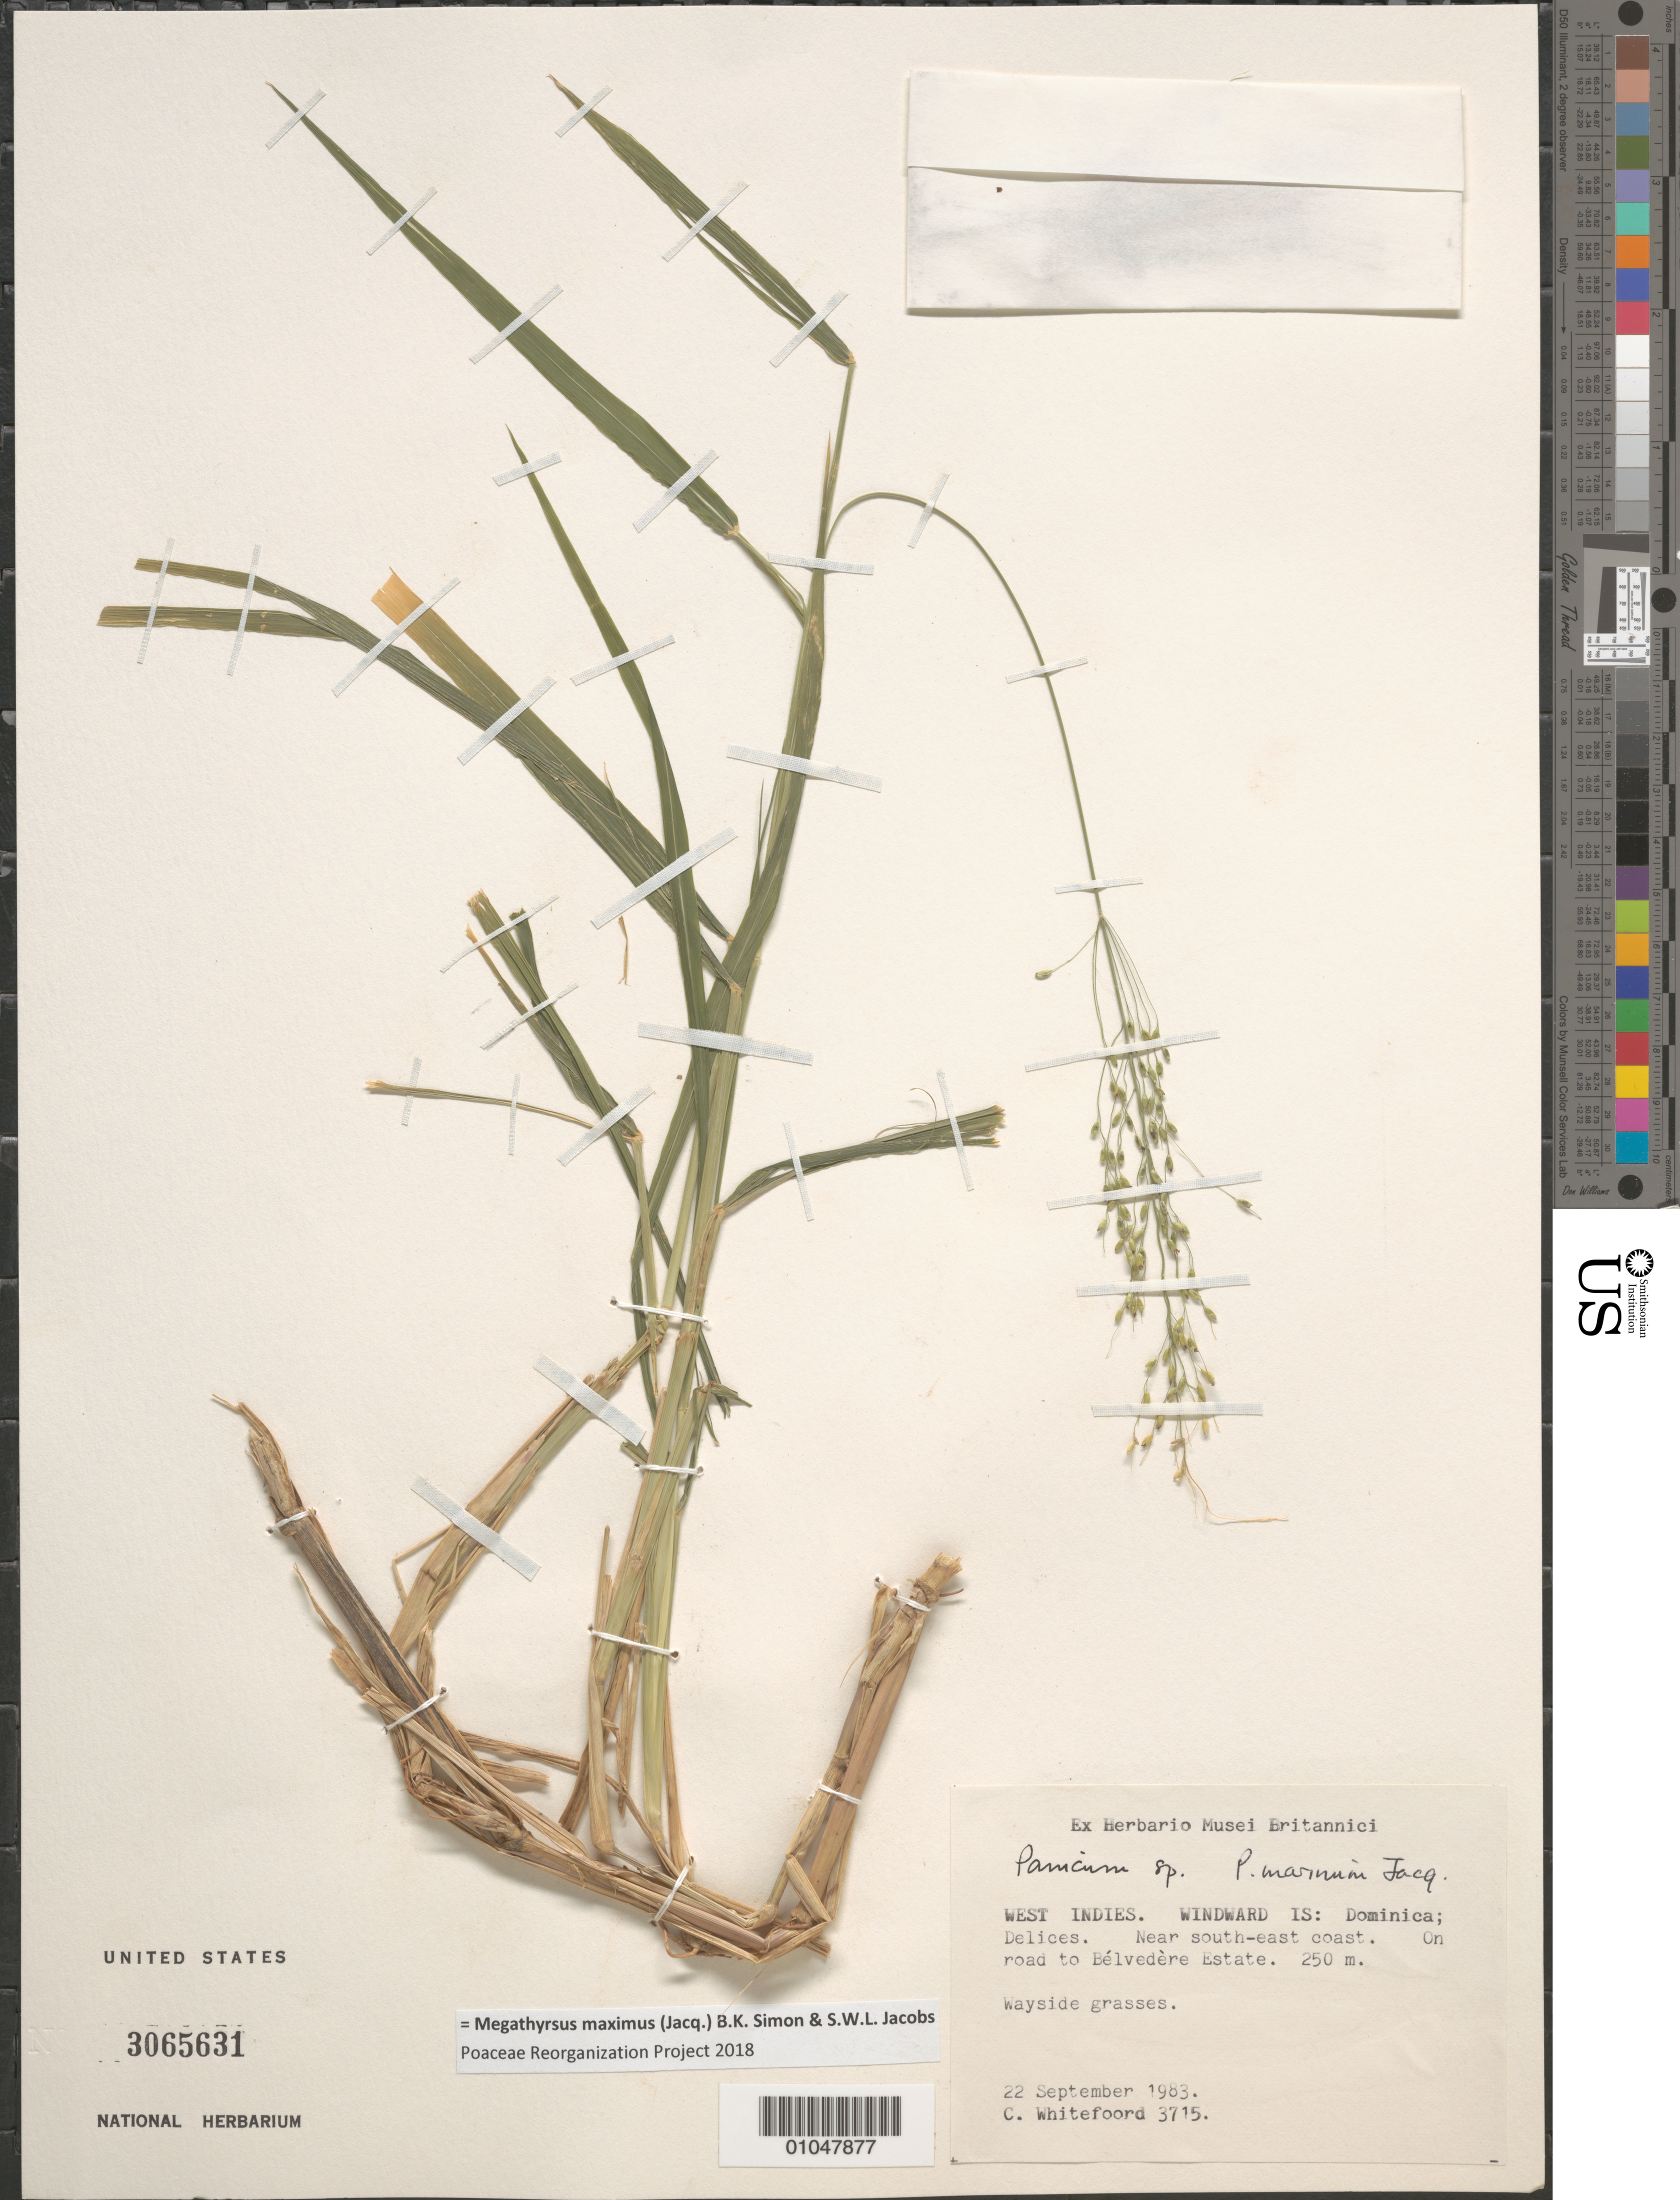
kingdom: Plantae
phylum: Tracheophyta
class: Liliopsida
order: Poales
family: Poaceae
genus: Panicum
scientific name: Panicum maximum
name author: Jacq.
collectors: C. Whitefoord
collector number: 3715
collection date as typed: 22 Sep 1983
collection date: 1983-09-22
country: Dominica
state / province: St. Patrick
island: Dominica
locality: Delices, near SE coast on rd to Belvedere Estate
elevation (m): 250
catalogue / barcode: US 3065631